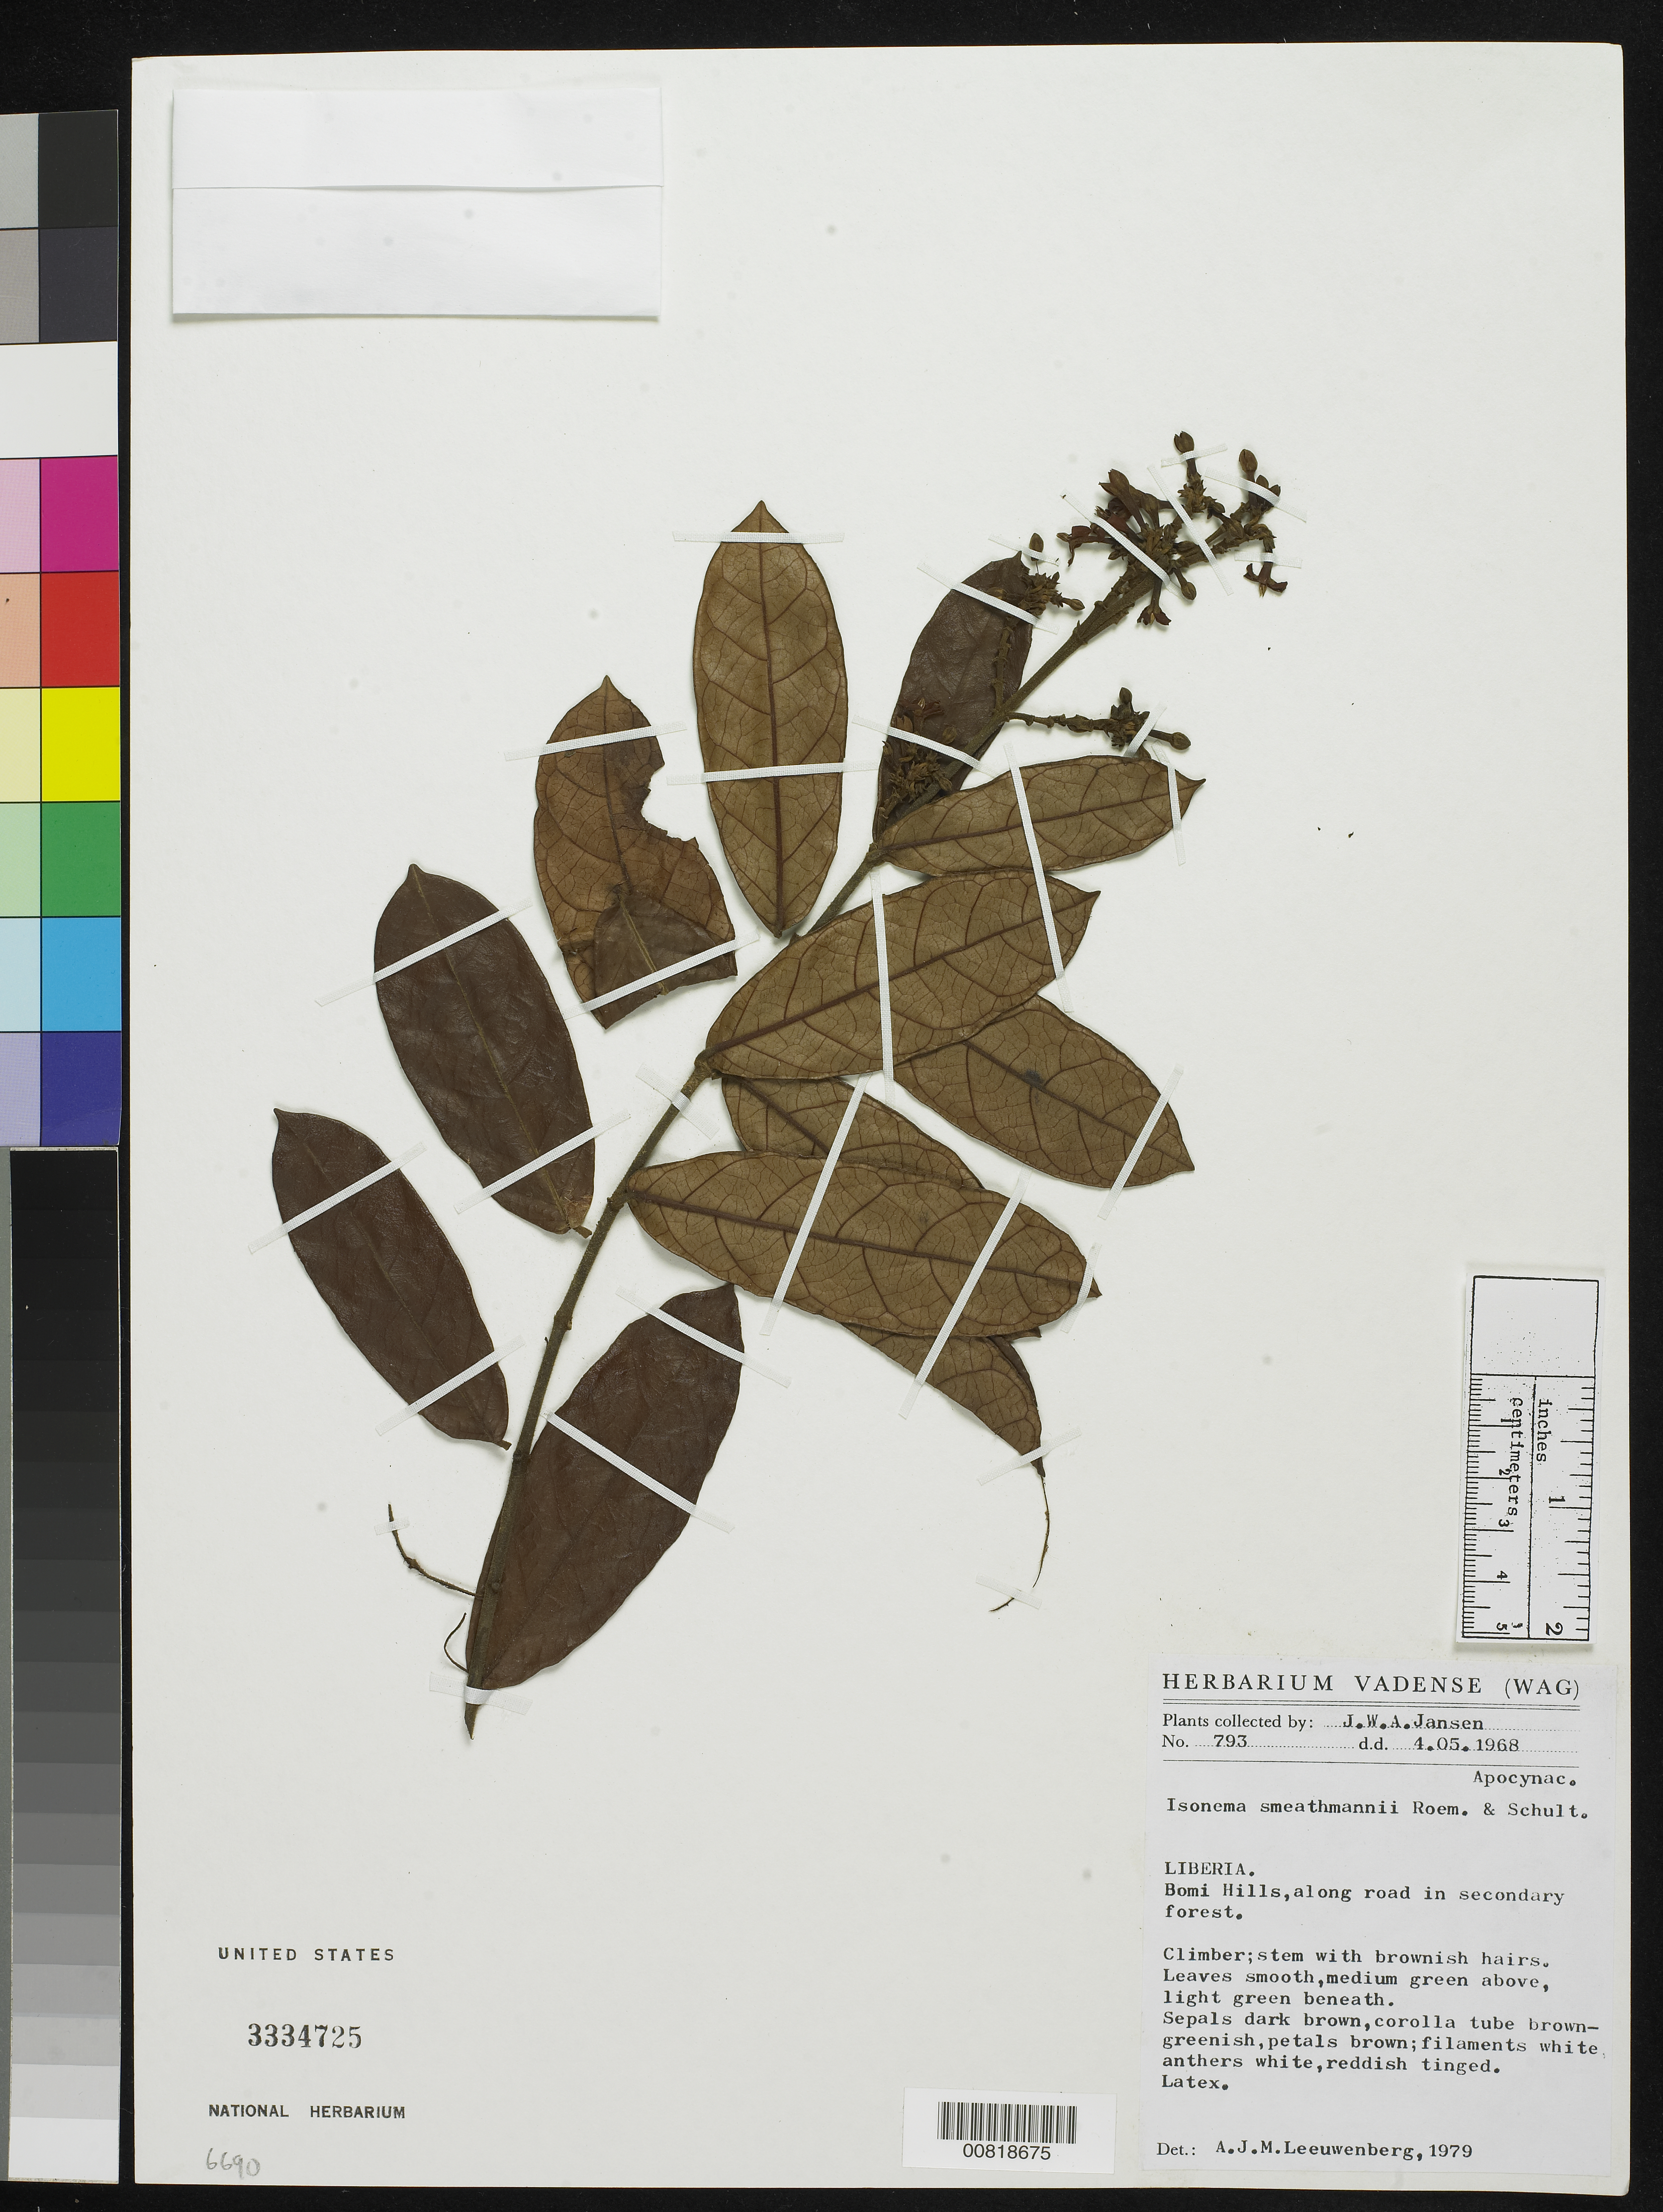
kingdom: Plantae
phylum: Tracheophyta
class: Magnoliopsida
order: Gentianales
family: Apocynaceae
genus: Isonema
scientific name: Isonema smeathmannii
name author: Roem. & Schult.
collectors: J. Jansen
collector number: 793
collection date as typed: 4 May 1968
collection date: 1968-05-04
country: Liberia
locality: Bomi Hills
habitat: secondary forest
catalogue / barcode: US 3334725